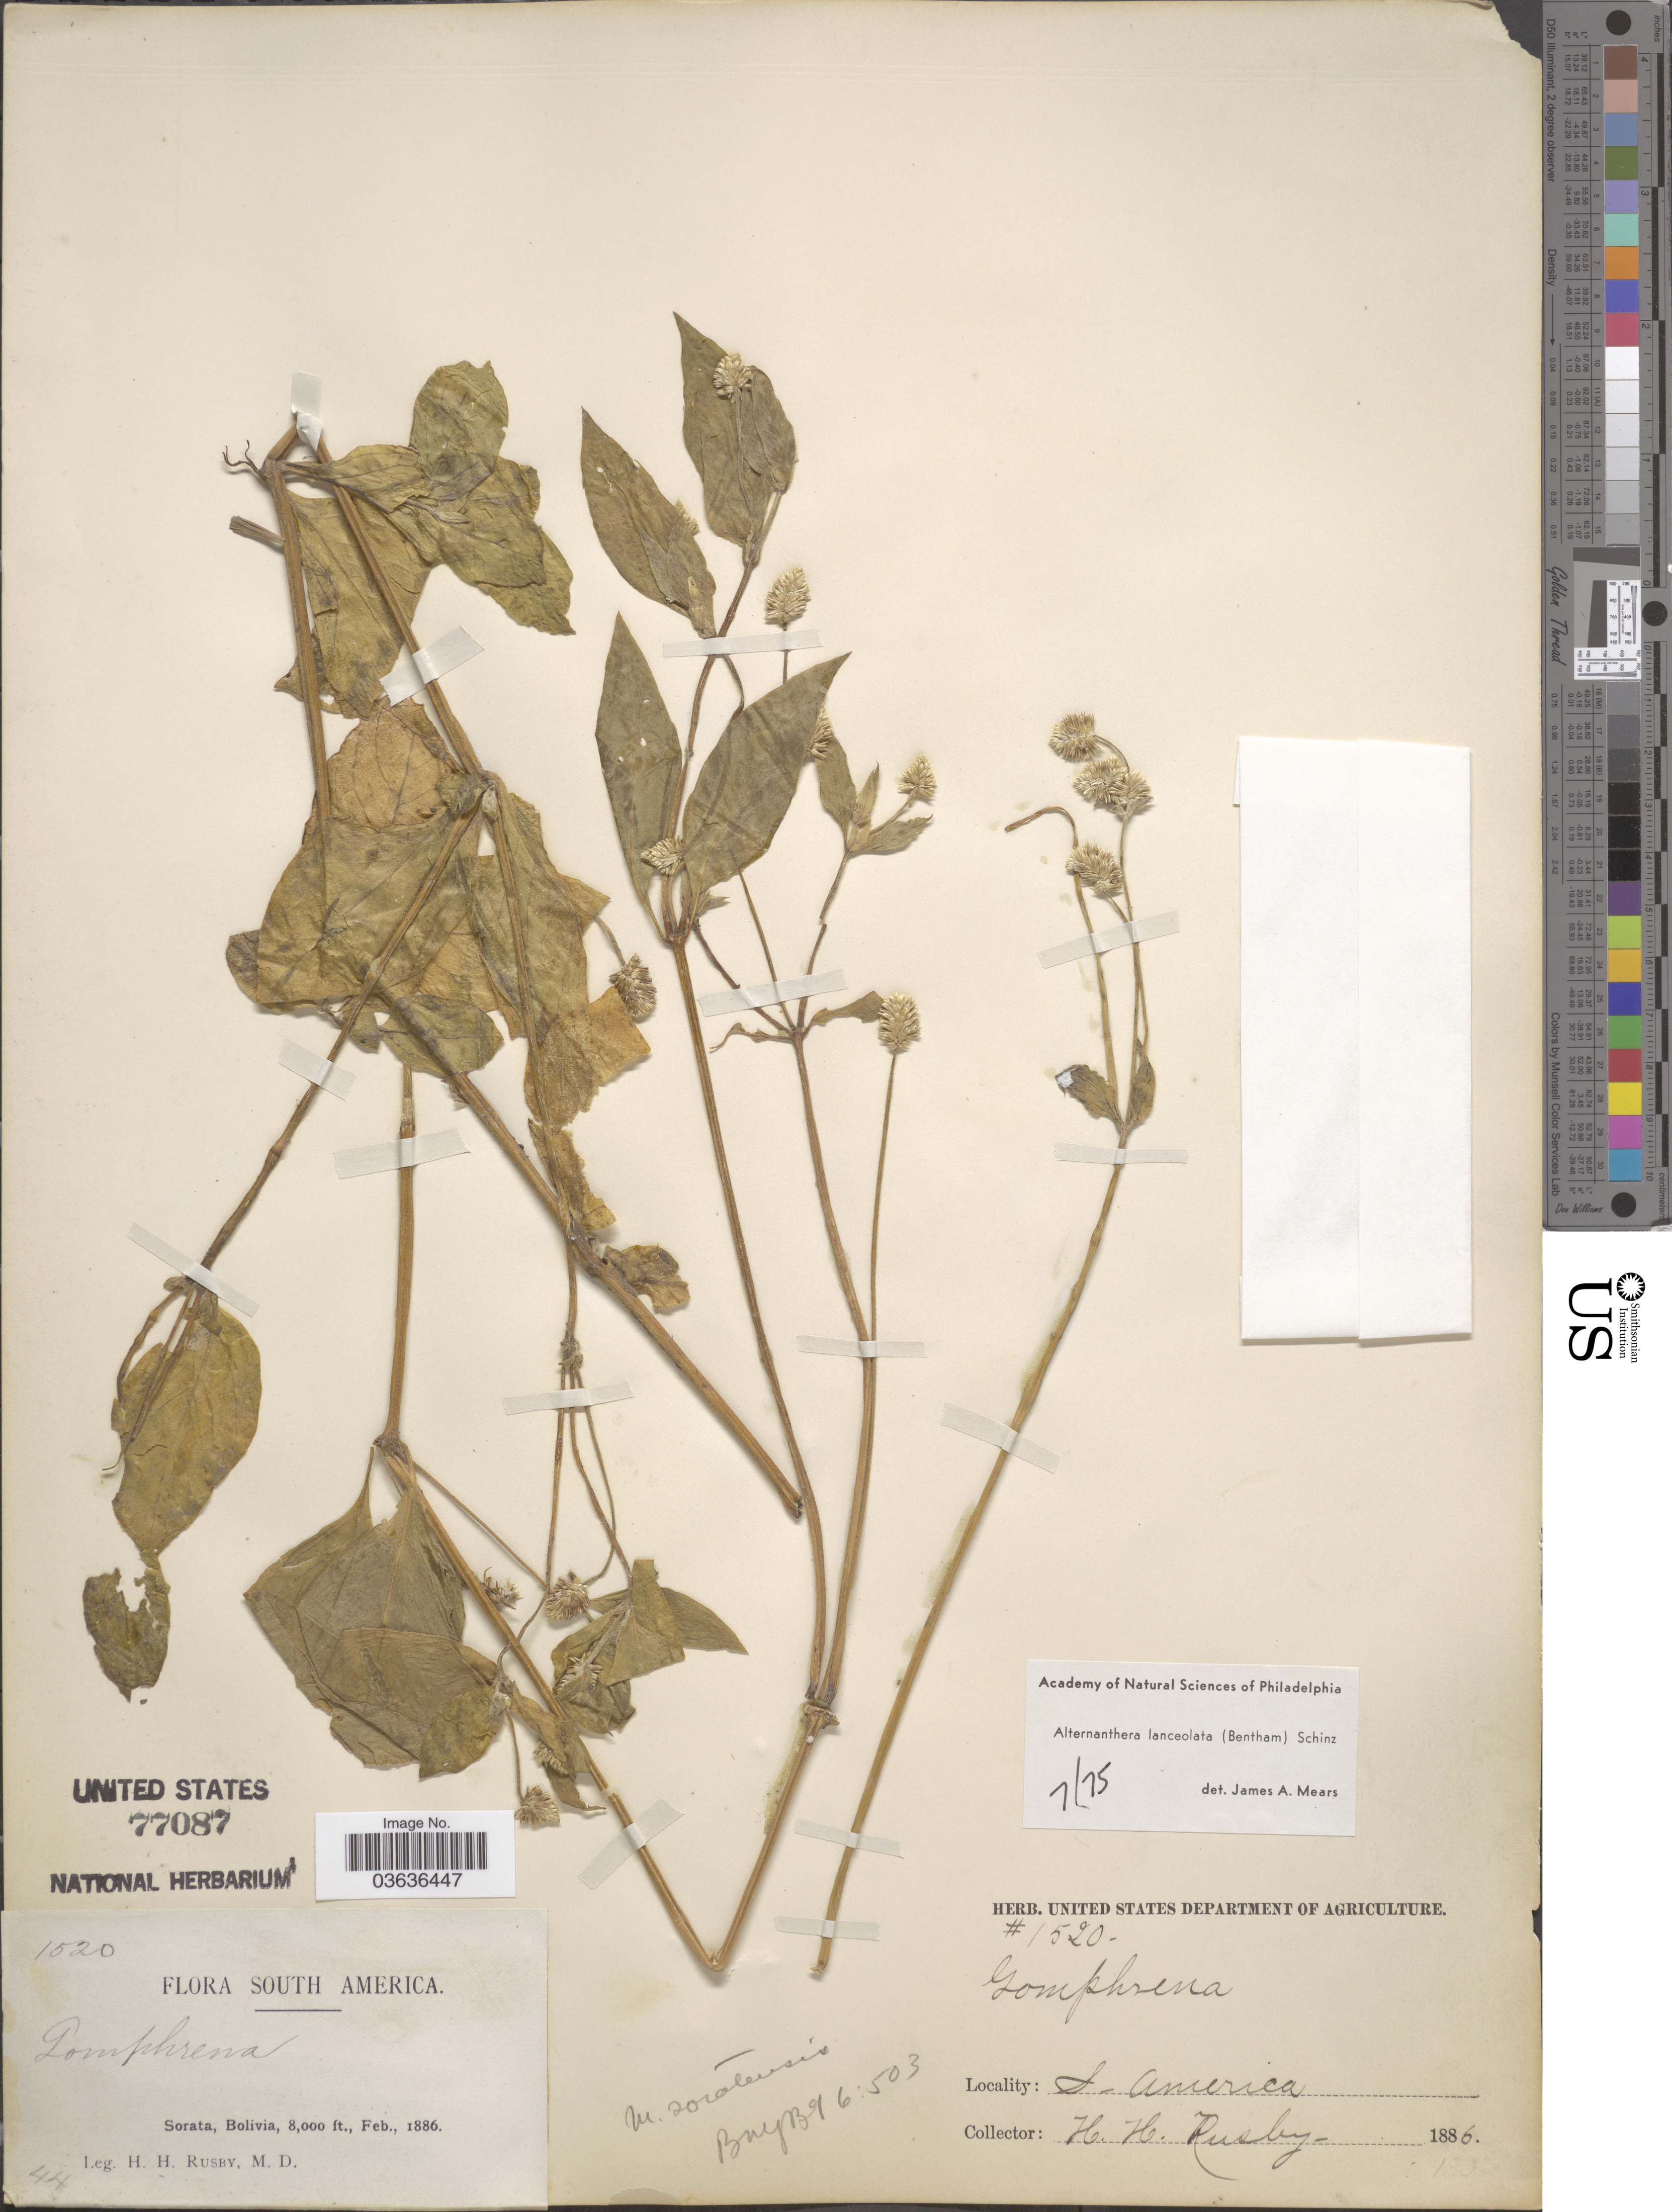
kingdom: Plantae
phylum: Tracheophyta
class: Magnoliopsida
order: Caryophyllales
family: Amaranthaceae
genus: Alternanthera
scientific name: Alternanthera lanceolata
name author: (Benth.) Schinz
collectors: H. H. Rusby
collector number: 1520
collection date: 1886-02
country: Bolivia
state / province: La Páz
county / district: Larecaja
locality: Sorata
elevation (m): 2438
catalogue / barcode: US 77087